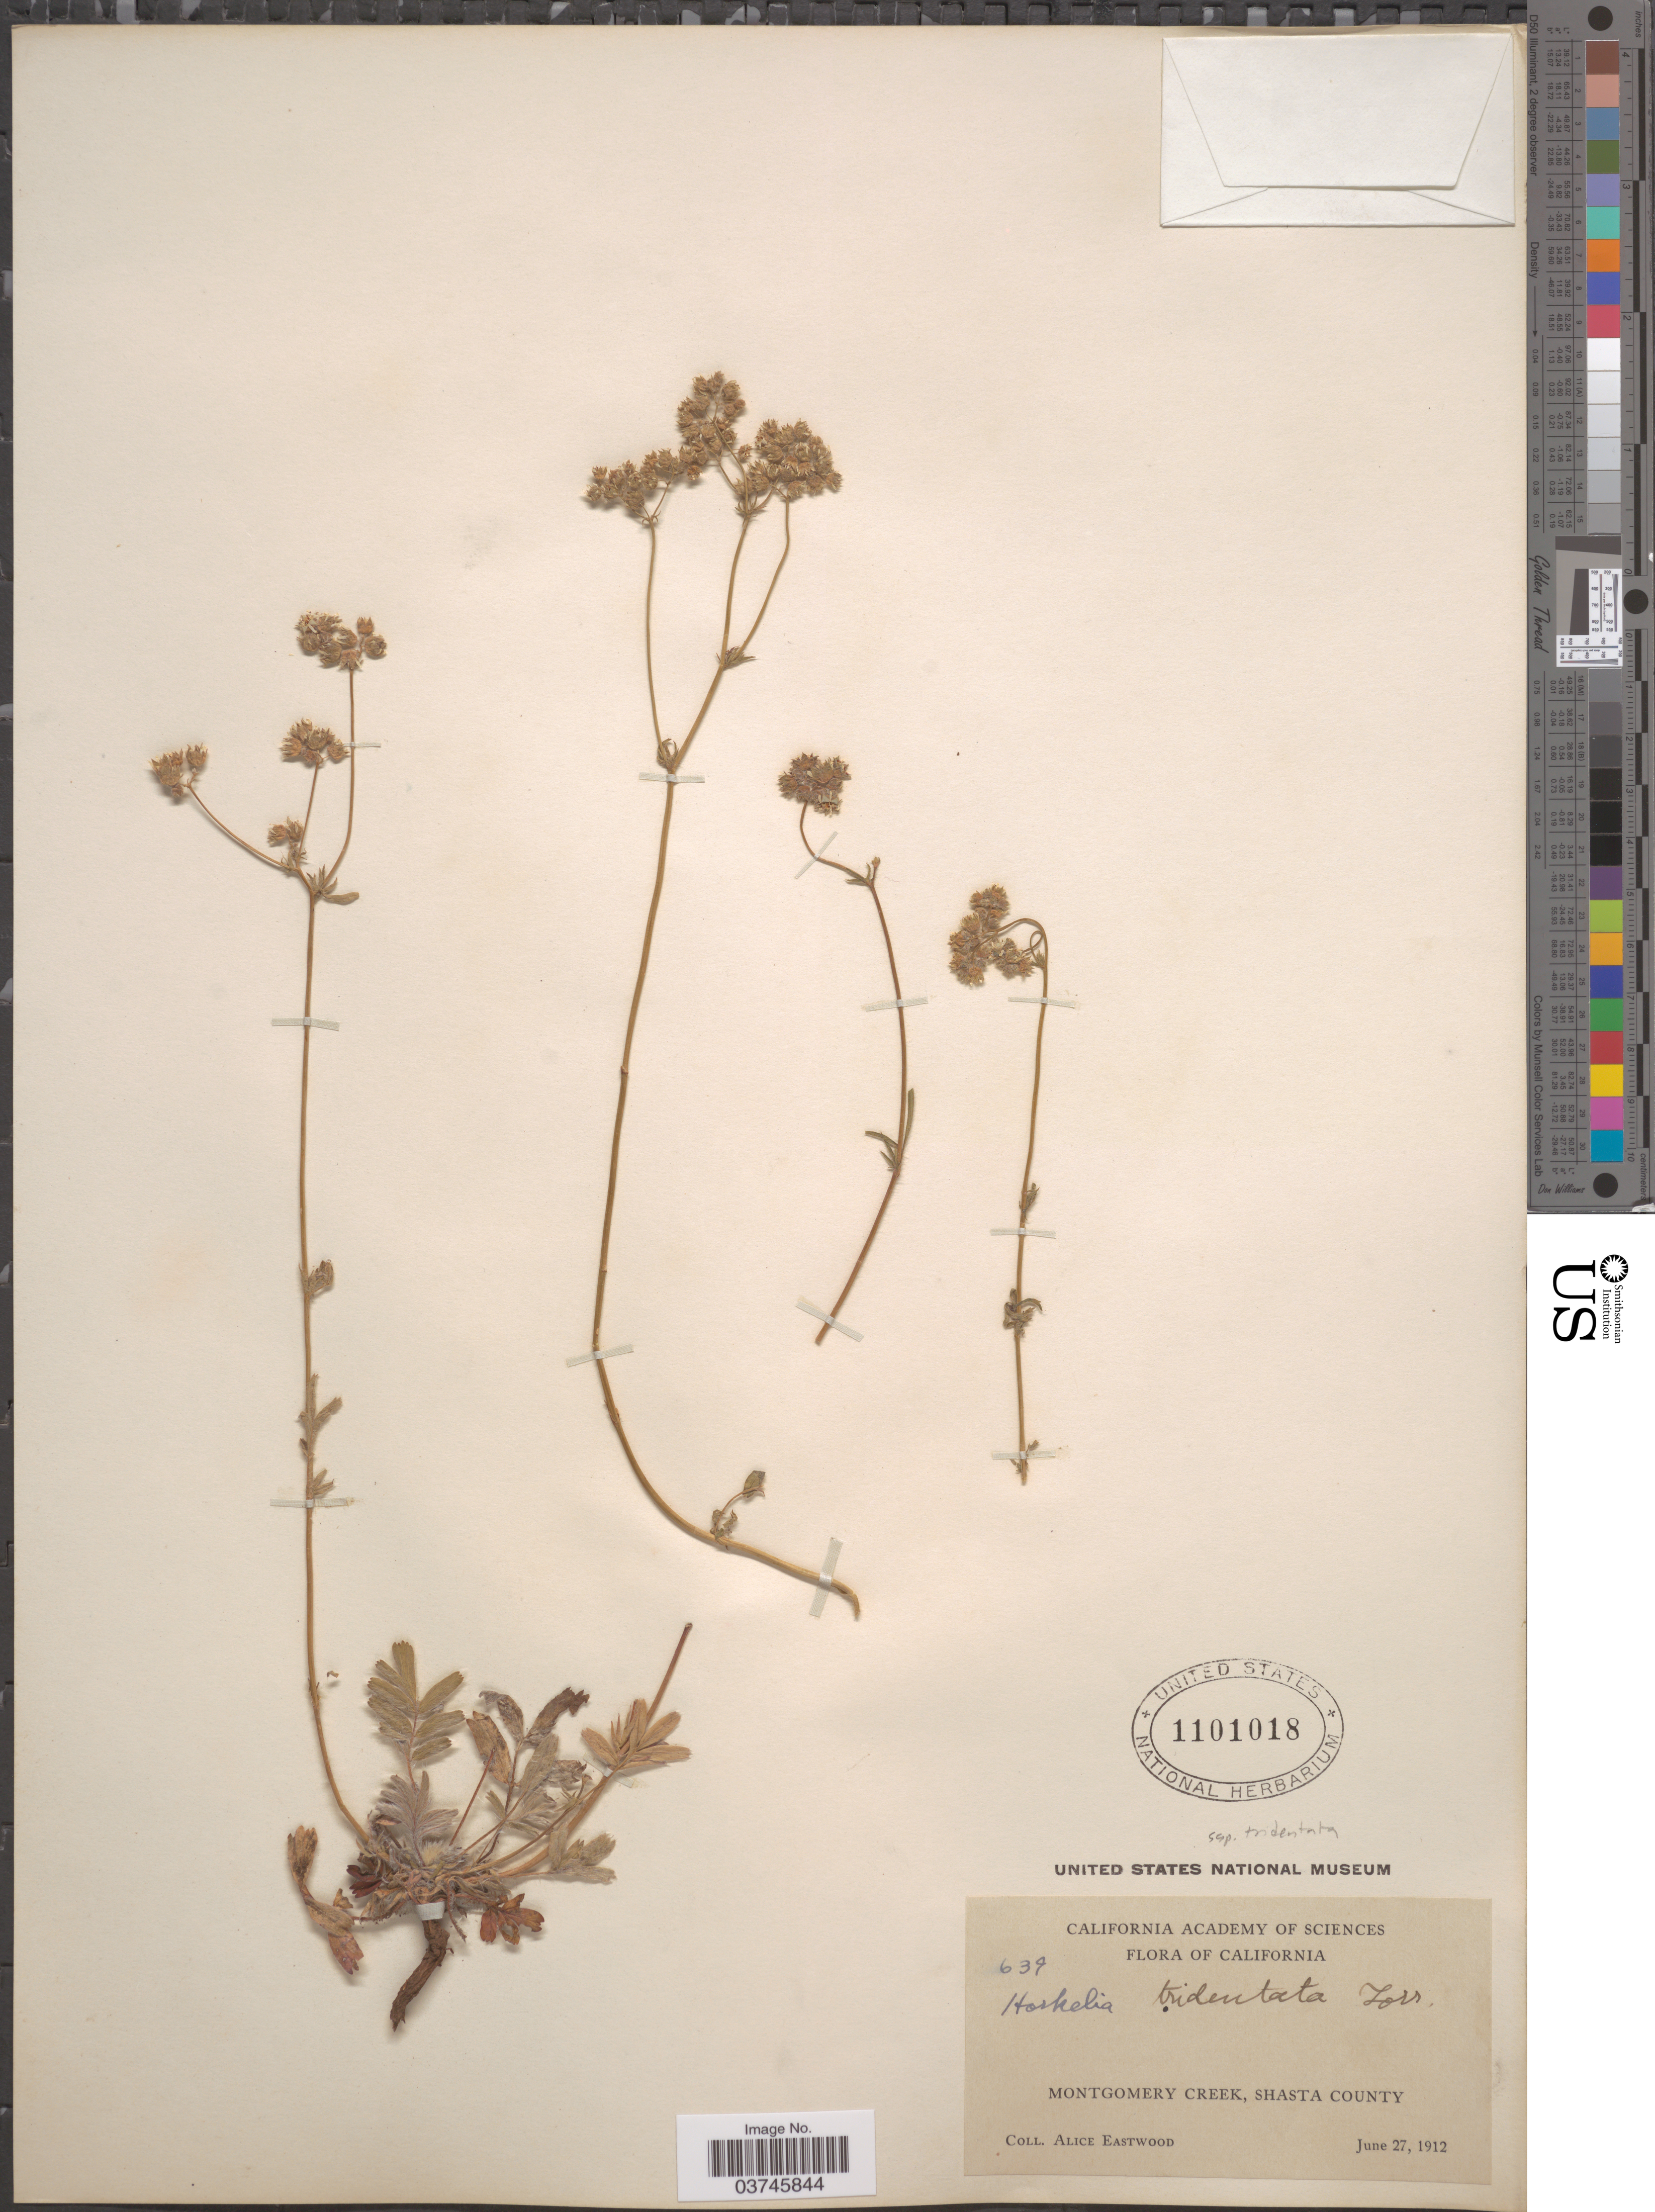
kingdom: Plantae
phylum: Tracheophyta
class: Magnoliopsida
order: Rosales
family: Rosaceae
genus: Potentilla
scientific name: Potentilla tilingii var. tilingii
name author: (Regel) Greene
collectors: A. Eastwood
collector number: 639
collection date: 1912-06-27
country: United States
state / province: California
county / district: Shasta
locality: Montgomery Creek, Shasta County.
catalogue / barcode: US 1101018